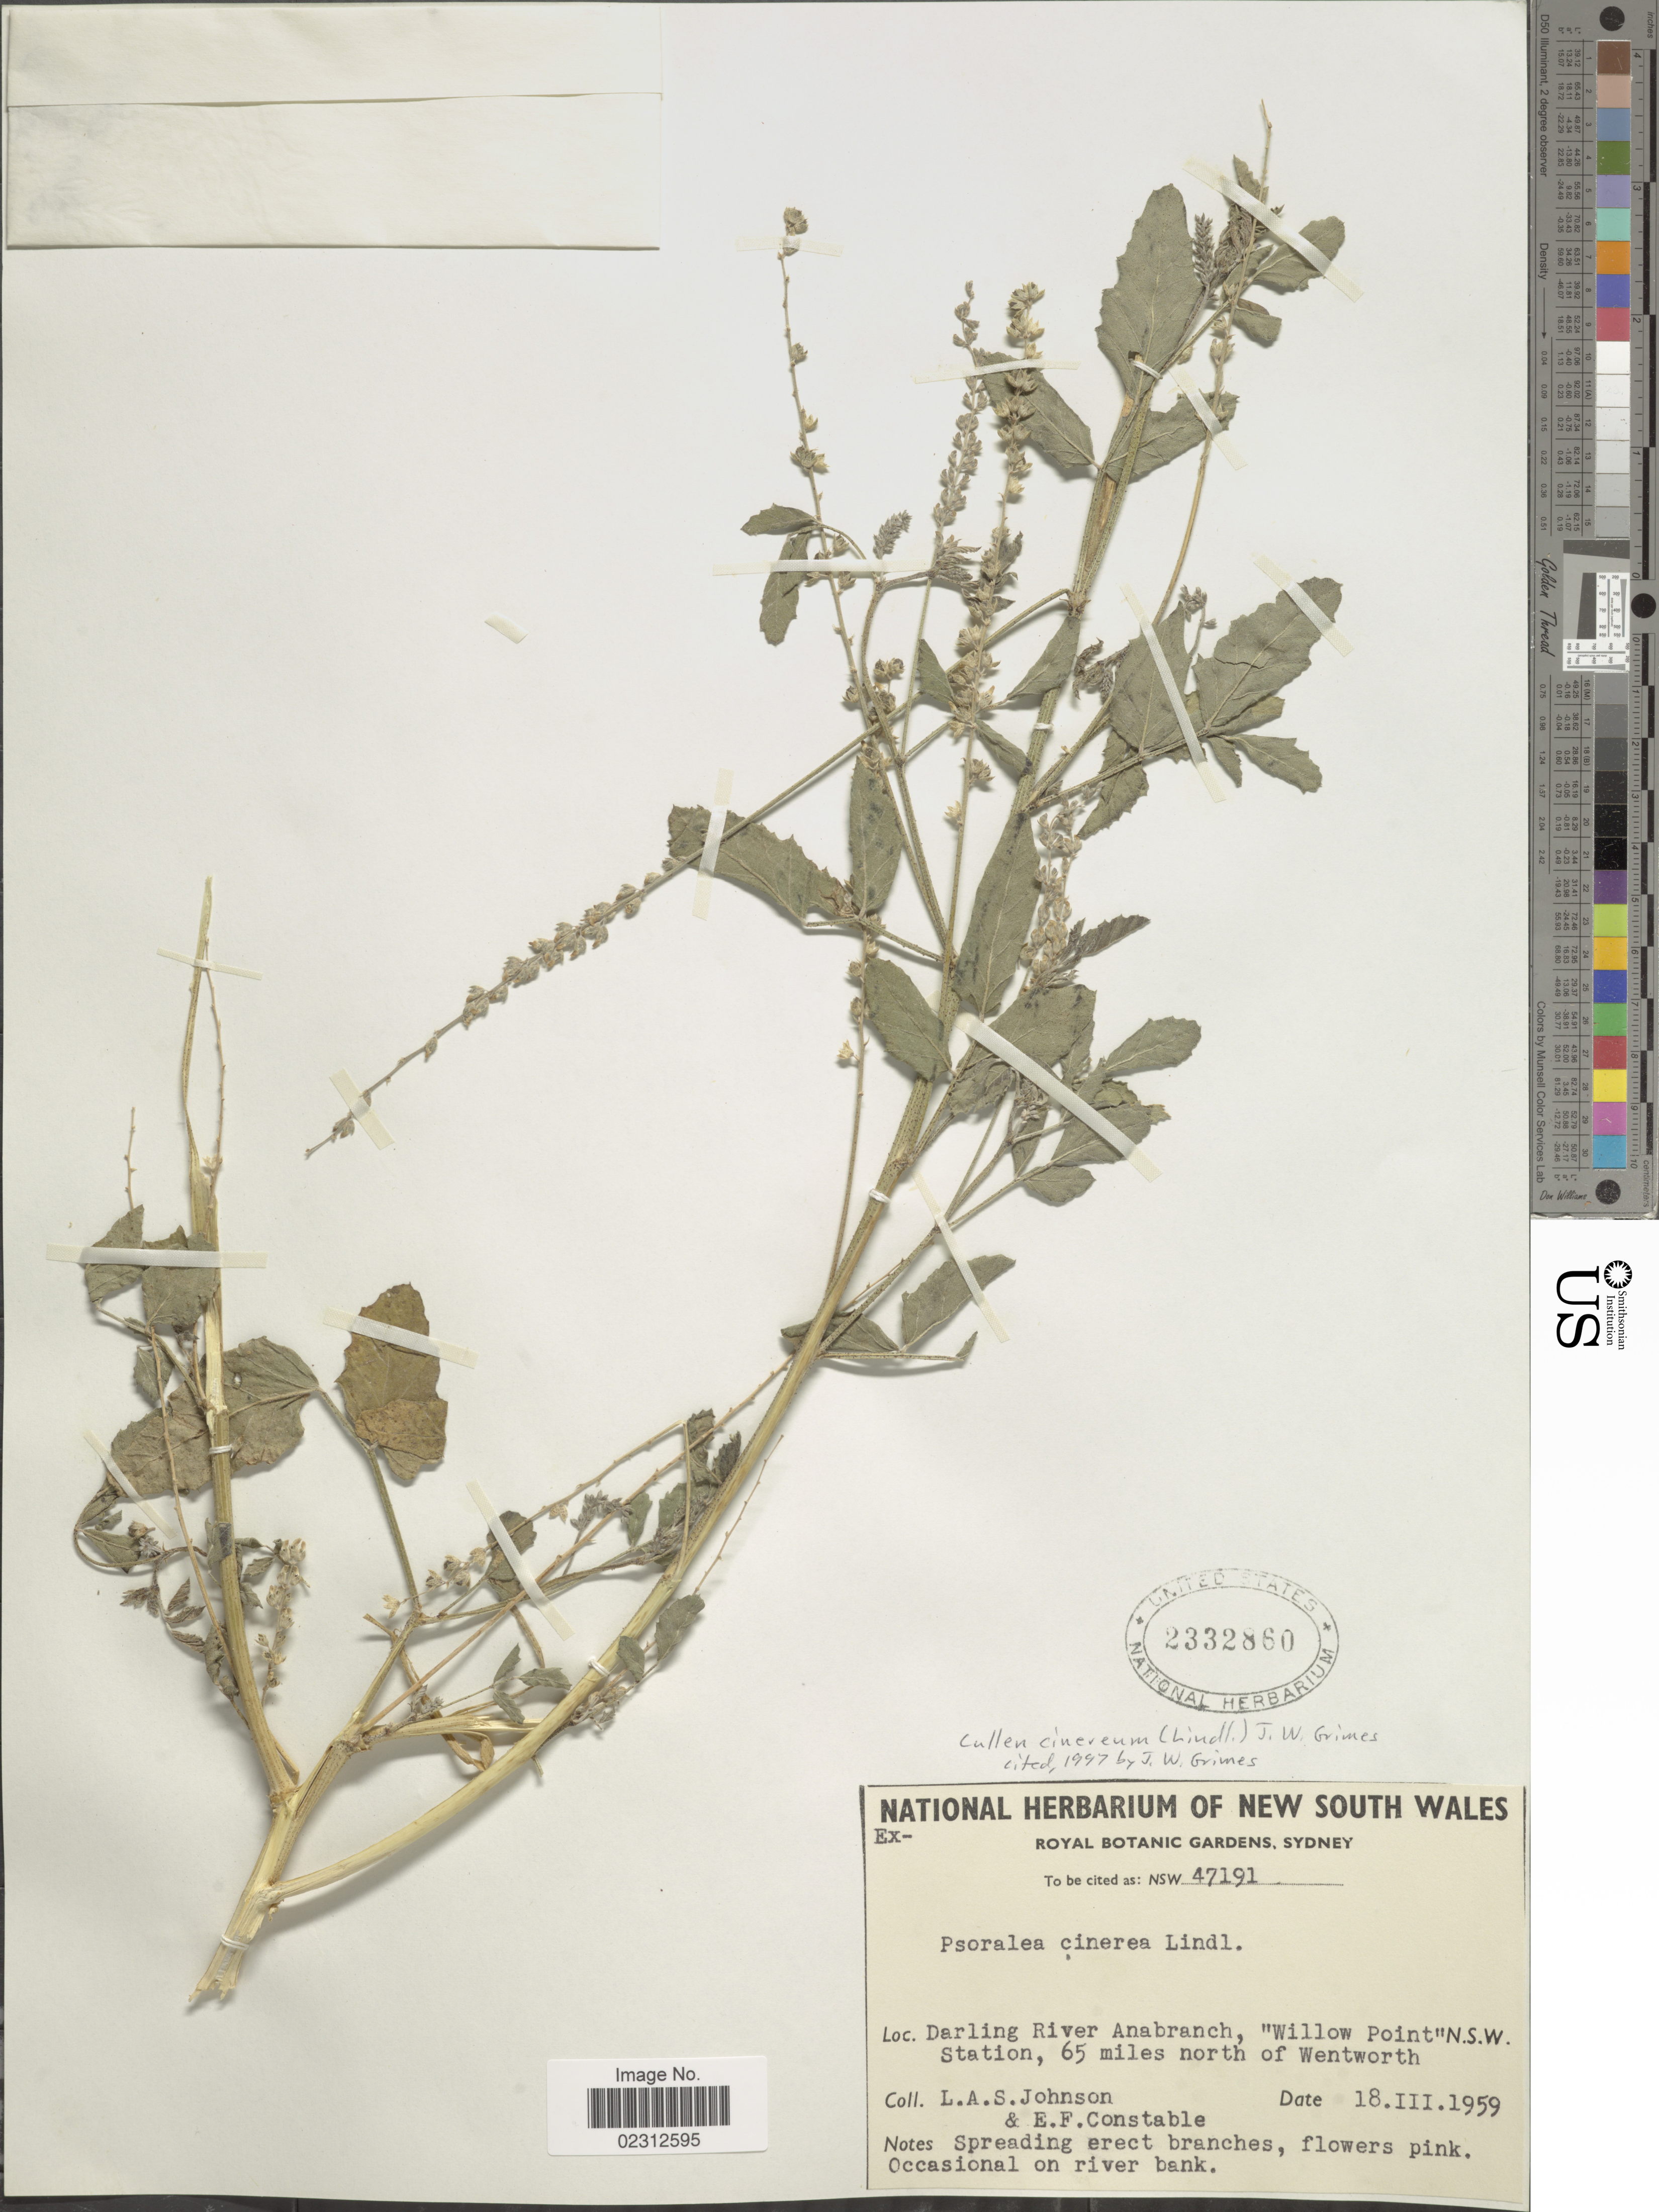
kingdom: Plantae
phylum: Tracheophyta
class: Magnoliopsida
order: Fabales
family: Fabaceae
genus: Cullen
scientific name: Cullen cinereum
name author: (Lindl.) J.W. Grimes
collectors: L. A. S. Johnson & E. F. Constable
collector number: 47191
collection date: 1959-03-18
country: Australia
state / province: New South Wales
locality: Darling River Anabranch, "Willow Point" Station, 65 miles north of Wentworth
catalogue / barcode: US 2332860